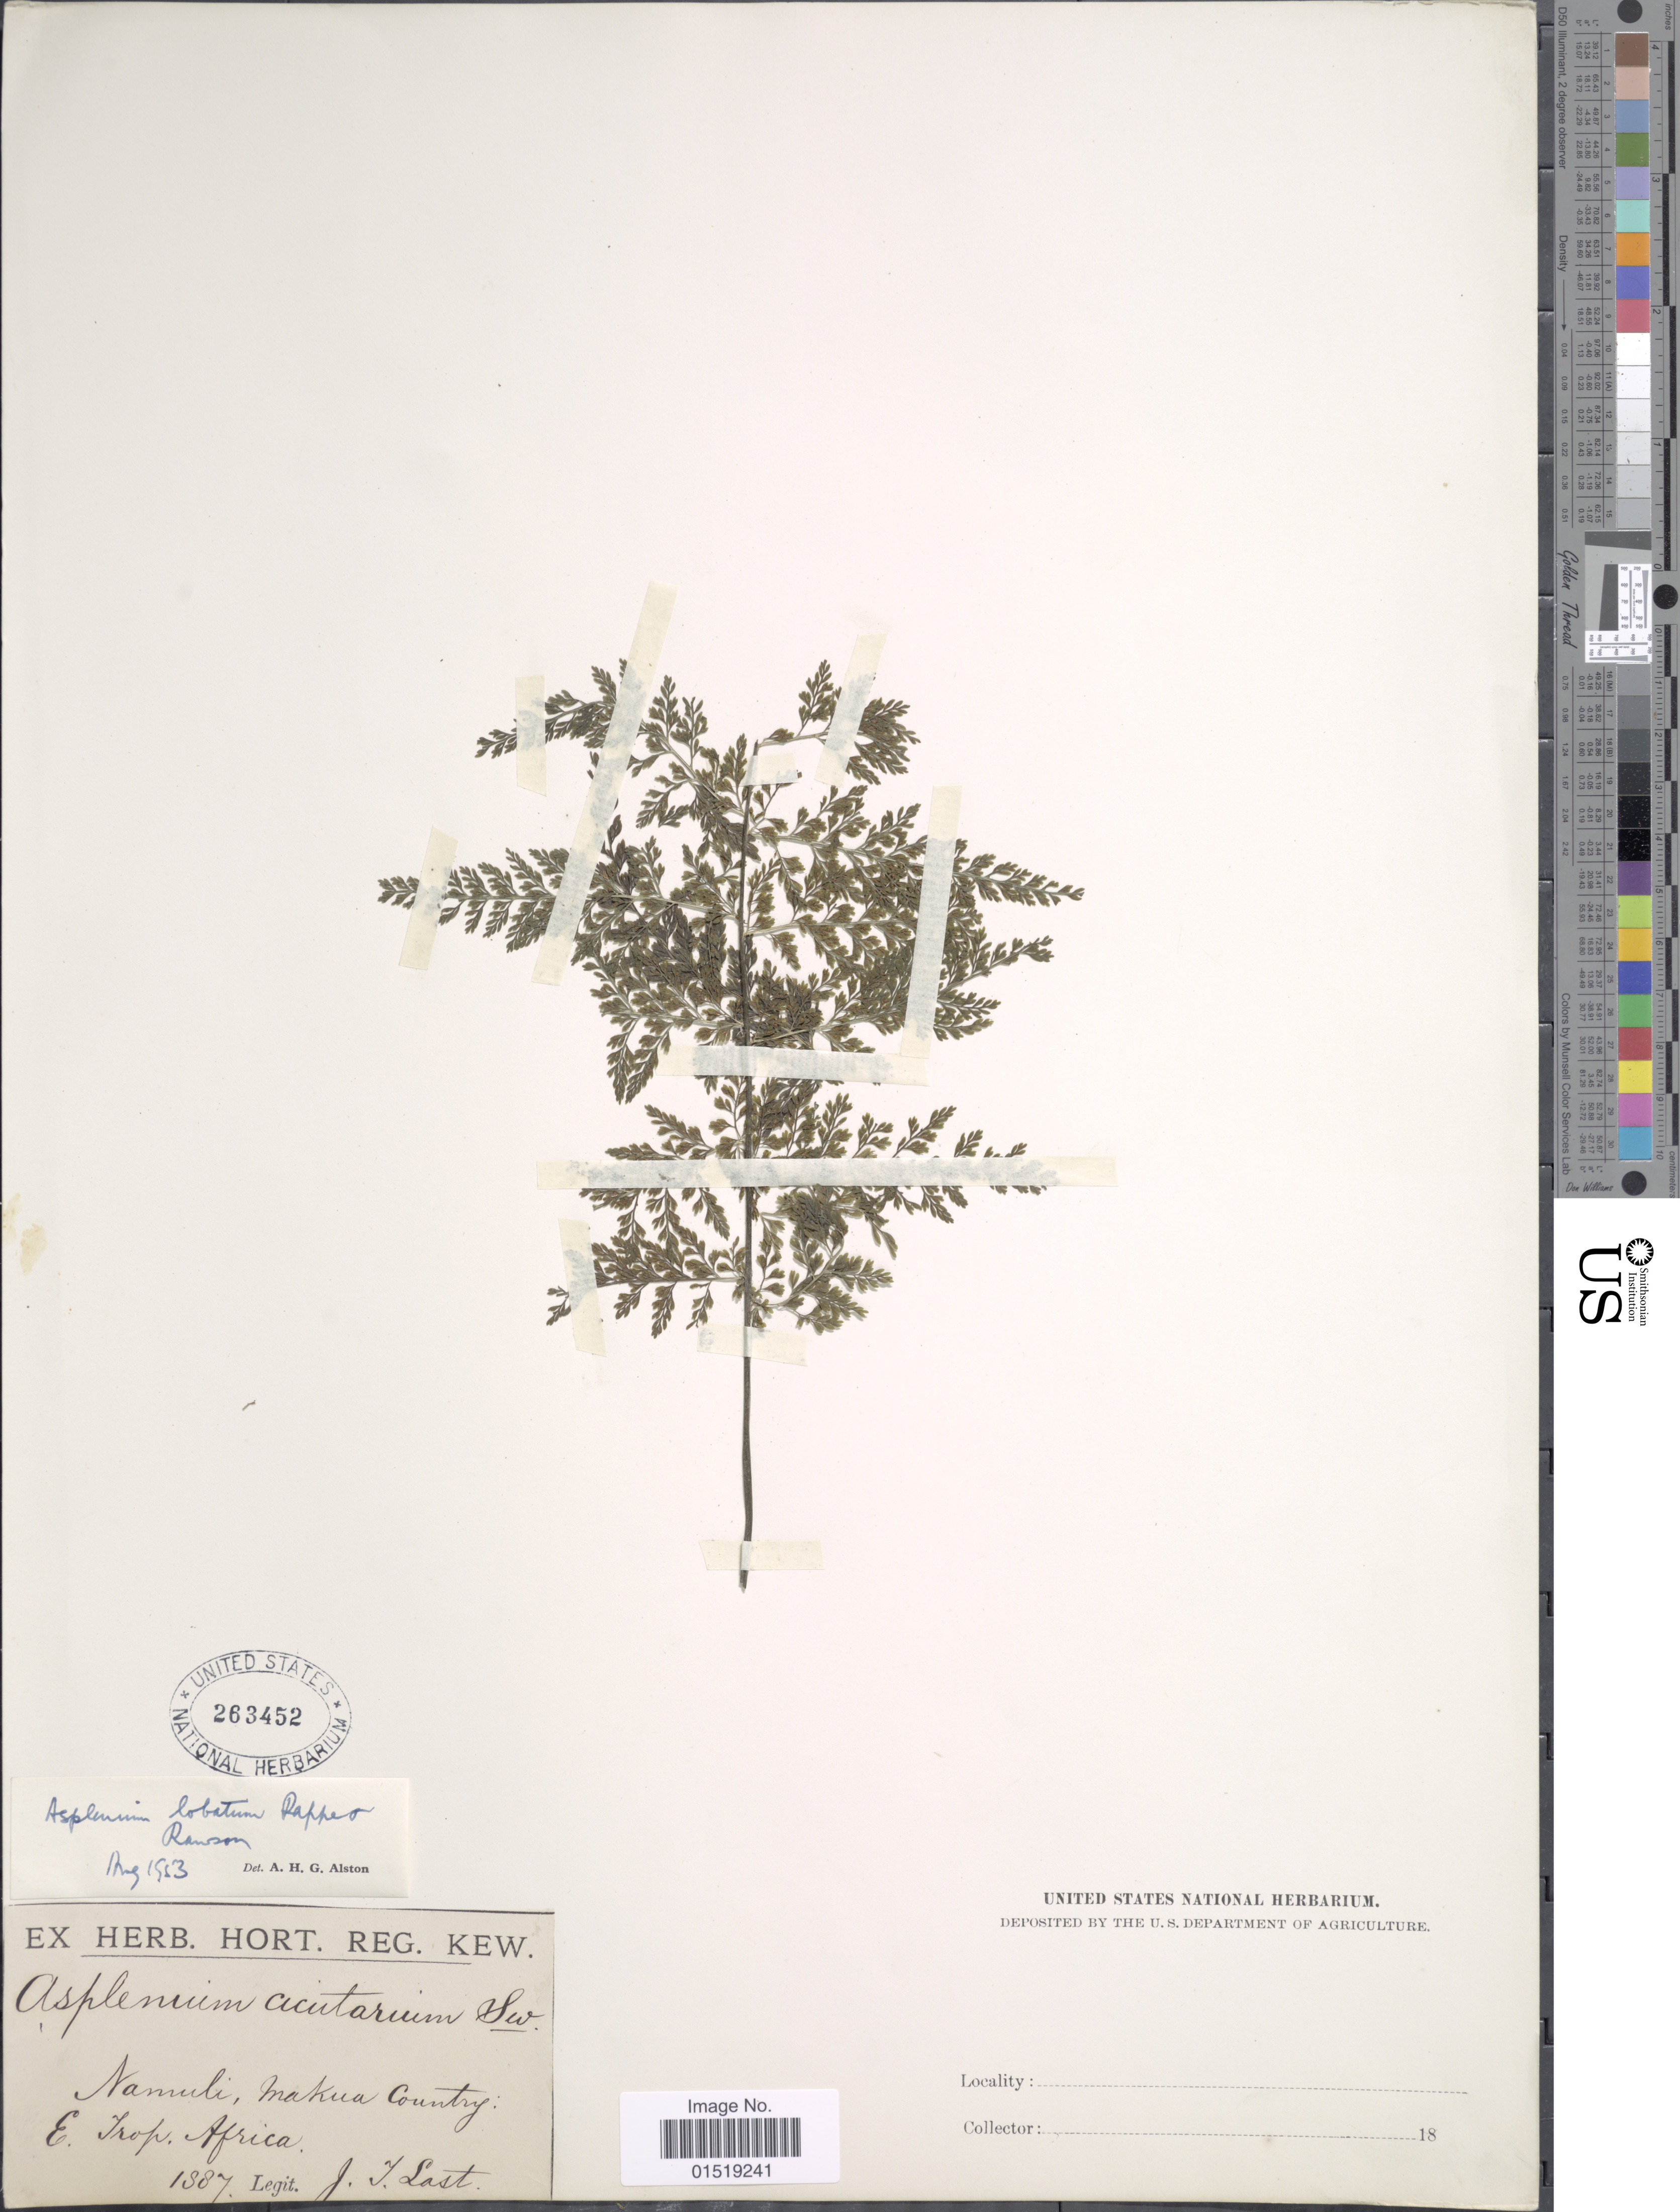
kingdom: Plantae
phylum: Tracheophyta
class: Polypodiopsida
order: Polypodiales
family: Aspleniaceae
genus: Asplenium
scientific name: Asplenium lobatum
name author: Pappe & Rawson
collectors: J. Last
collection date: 1887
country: Mozambique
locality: Namuli, Makua Country. E. Trop. Africa.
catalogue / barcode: US 263452